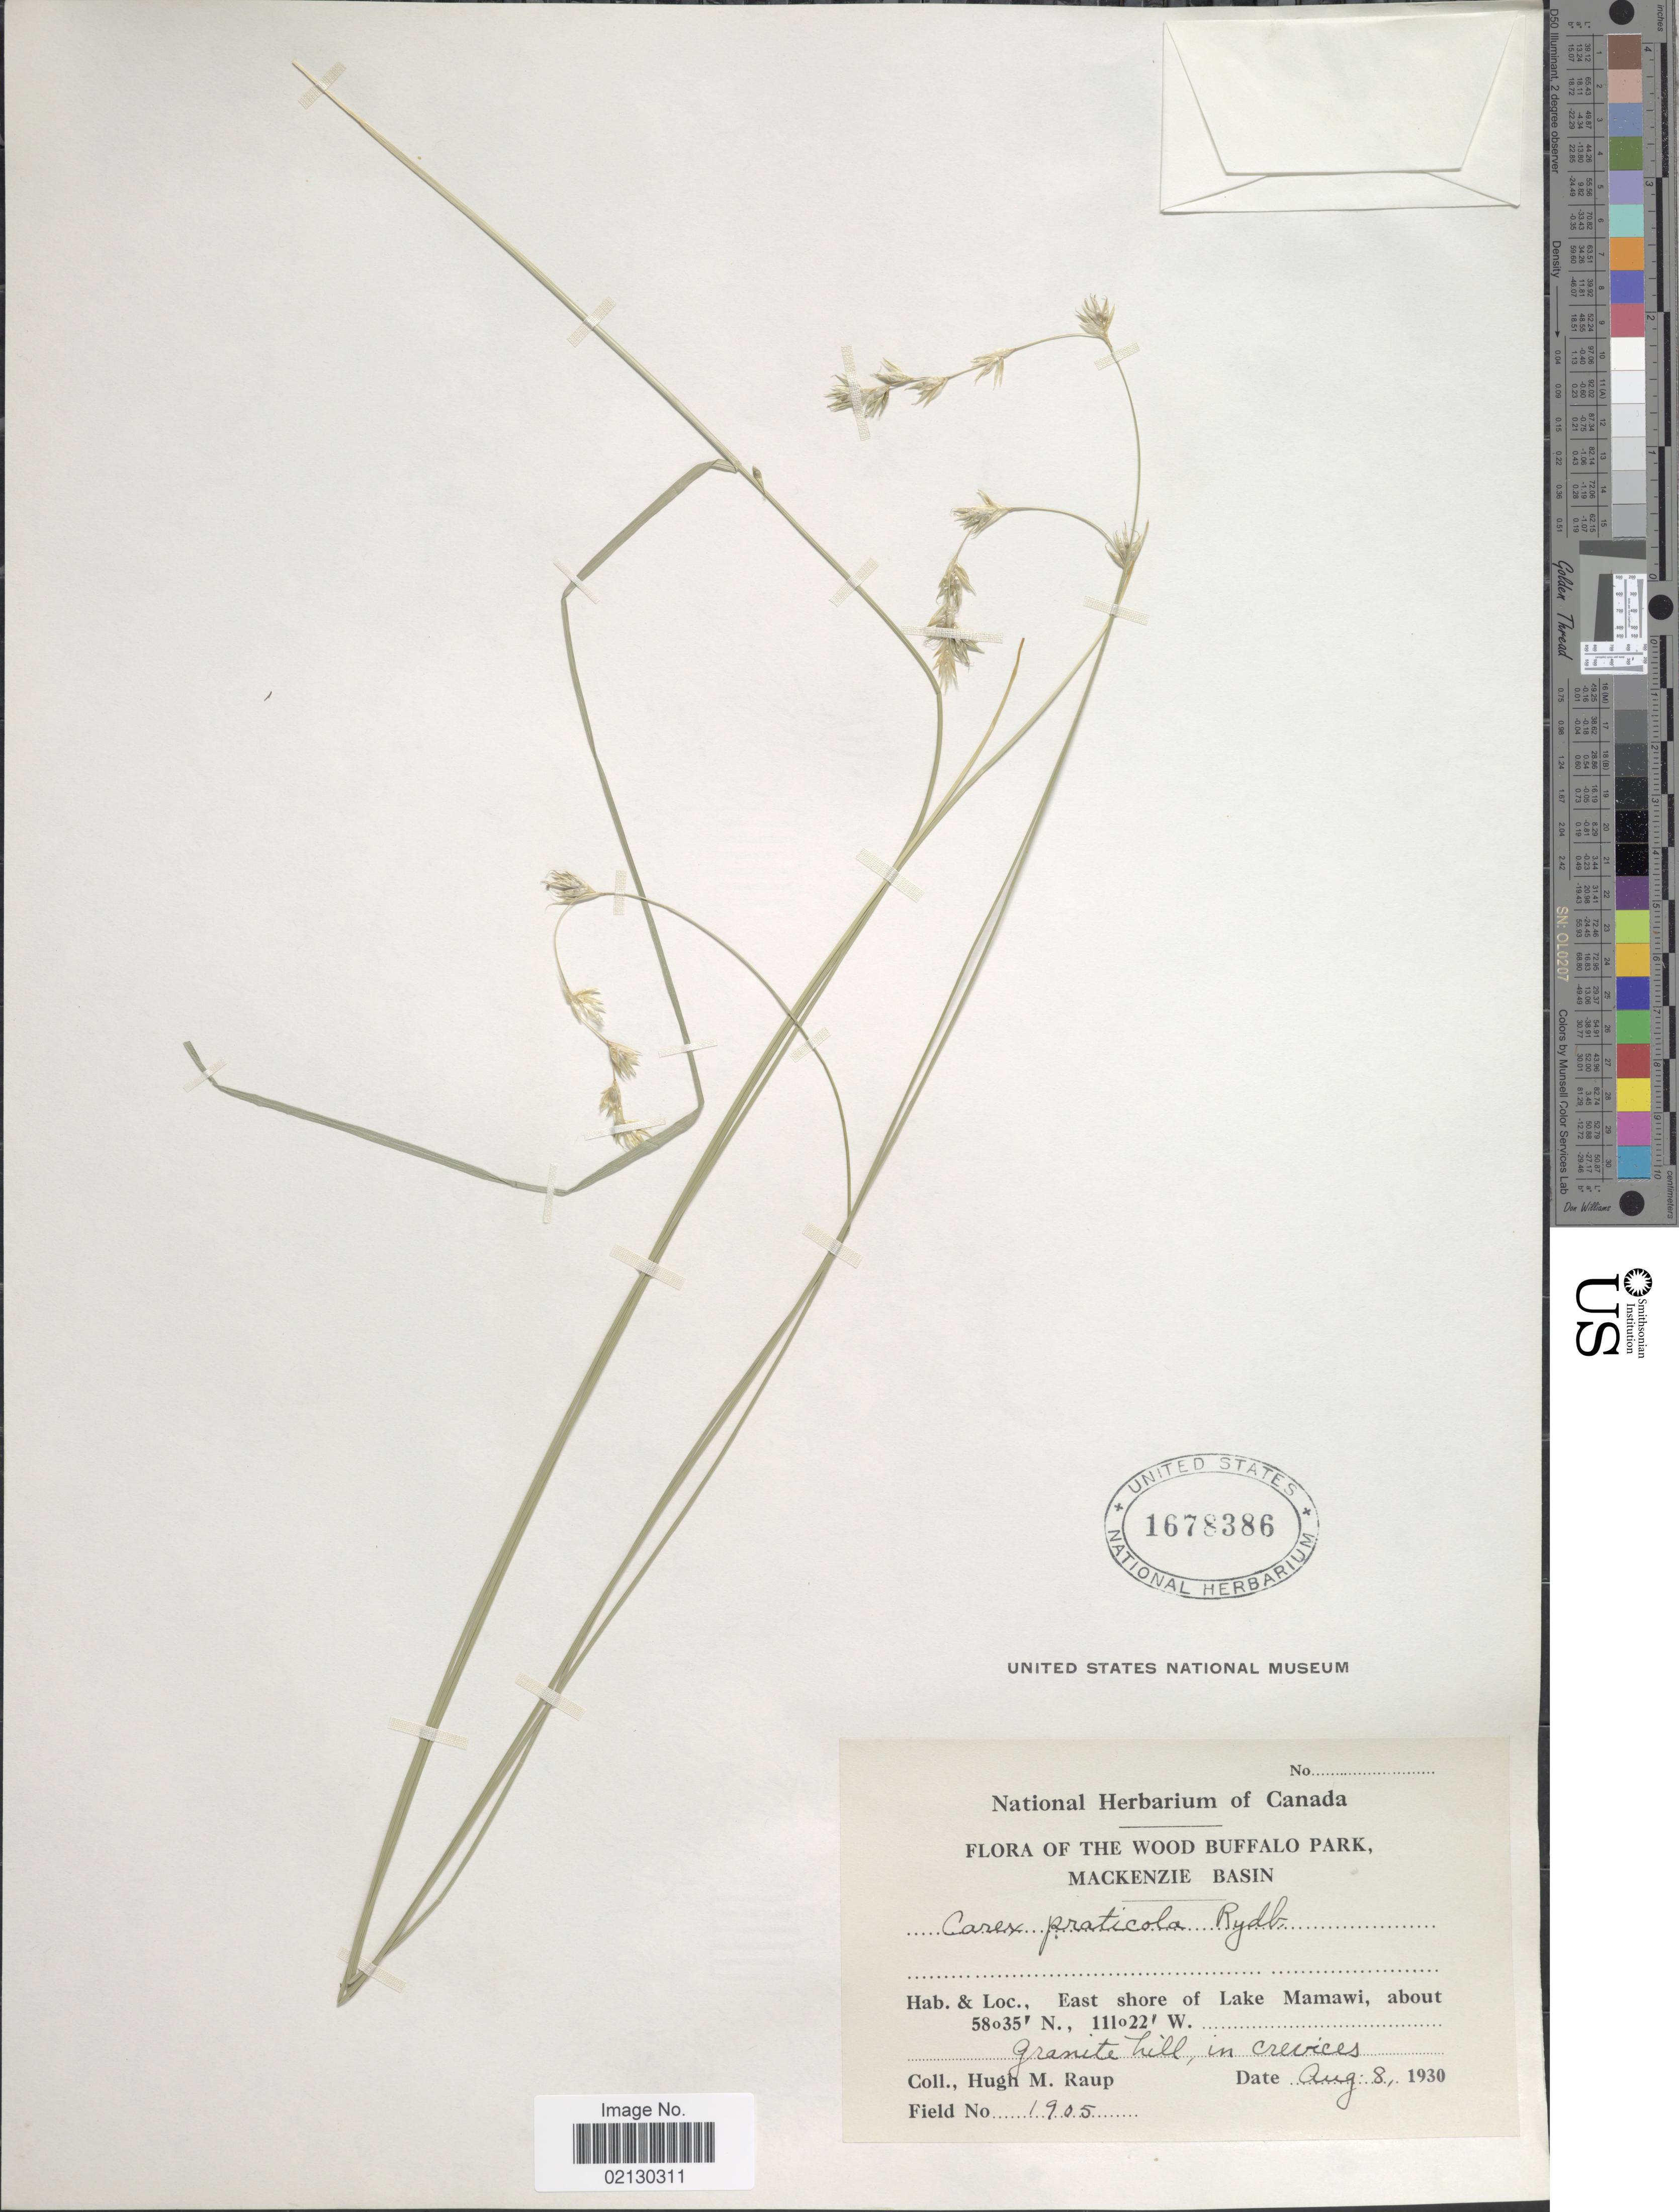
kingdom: Plantae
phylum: Tracheophyta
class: Liliopsida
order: Poales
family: Cyperaceae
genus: Carex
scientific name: Carex praticola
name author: Rydb.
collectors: H. Raup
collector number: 1905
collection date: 1930-08-08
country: Canada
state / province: Alberta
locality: The Wood Buffalo Park, Mackenzie Basin, East shore of lake Mamawi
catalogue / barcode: US 1678386